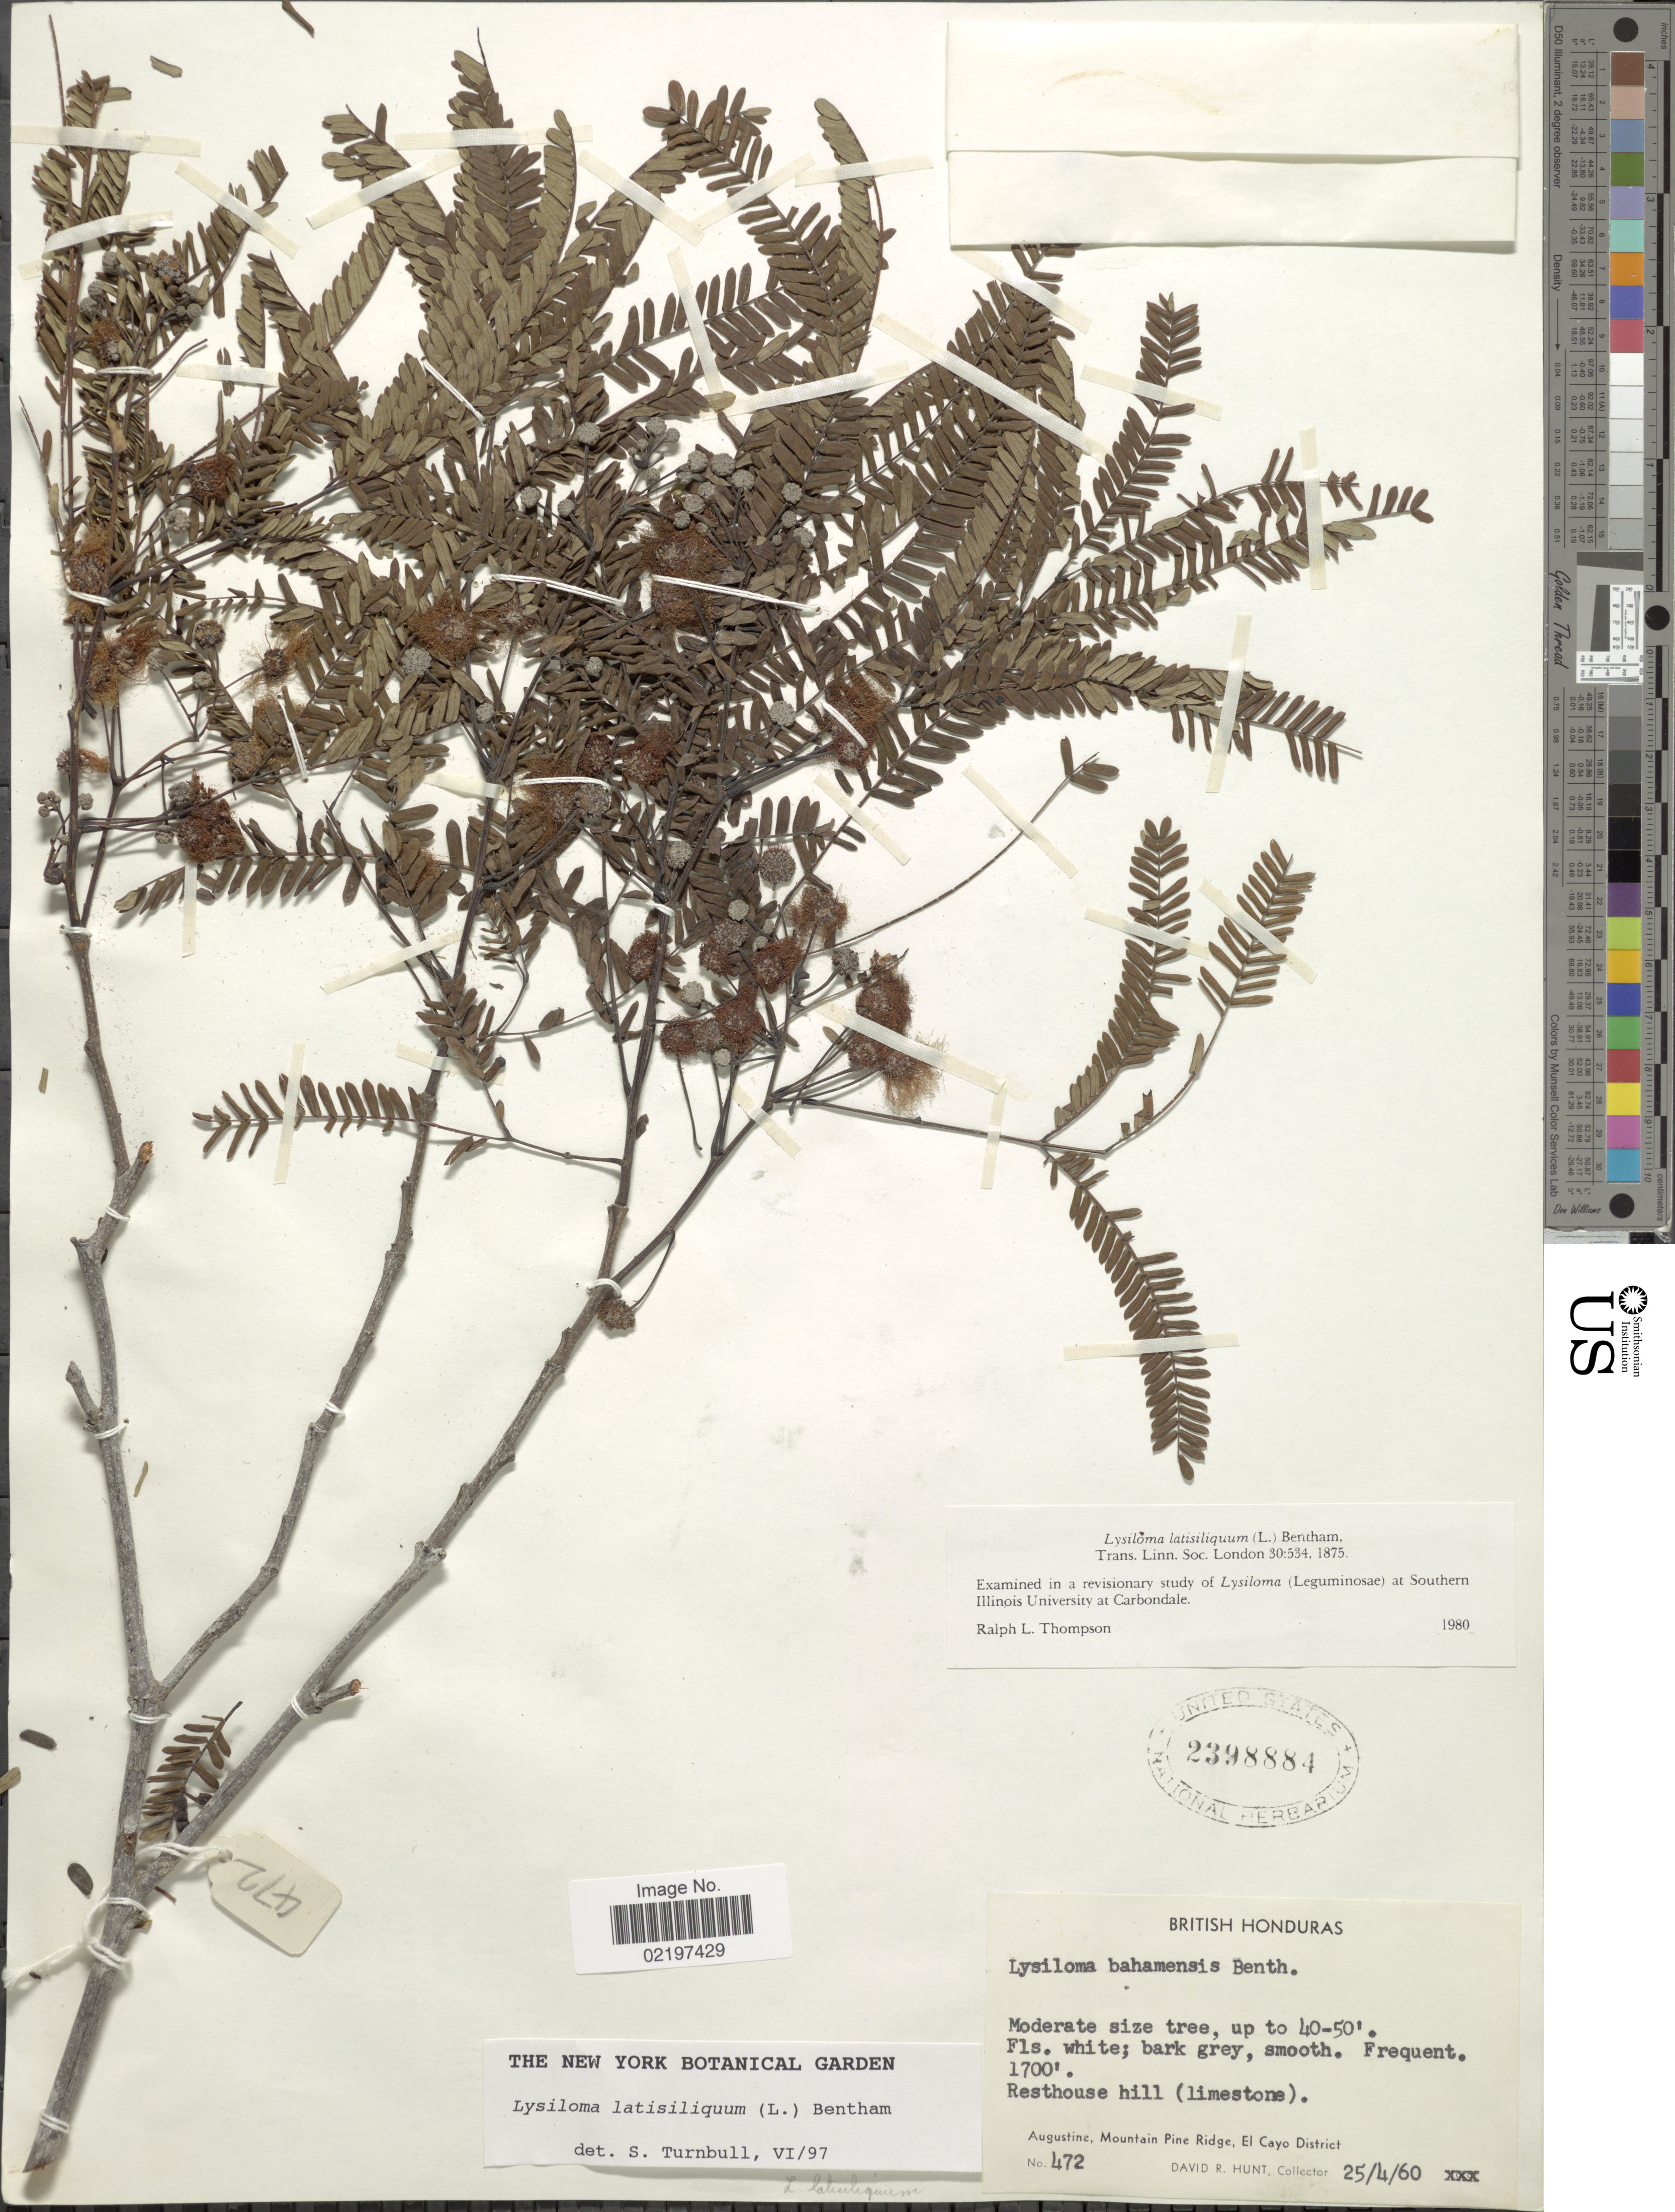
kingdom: Plantae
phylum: Tracheophyta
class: Magnoliopsida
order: Fabales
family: Fabaceae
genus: Lysiloma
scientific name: Lysiloma latisiliquum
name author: (L.) Benth.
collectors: D. R. Hunt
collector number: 472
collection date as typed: Transcribed d/m/y: 25/4/60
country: Belize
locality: British Honduras, Resthouse hill (limestone), Augustine, Mountain Pine Ridge, El Cayo District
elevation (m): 518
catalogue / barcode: US 2398884